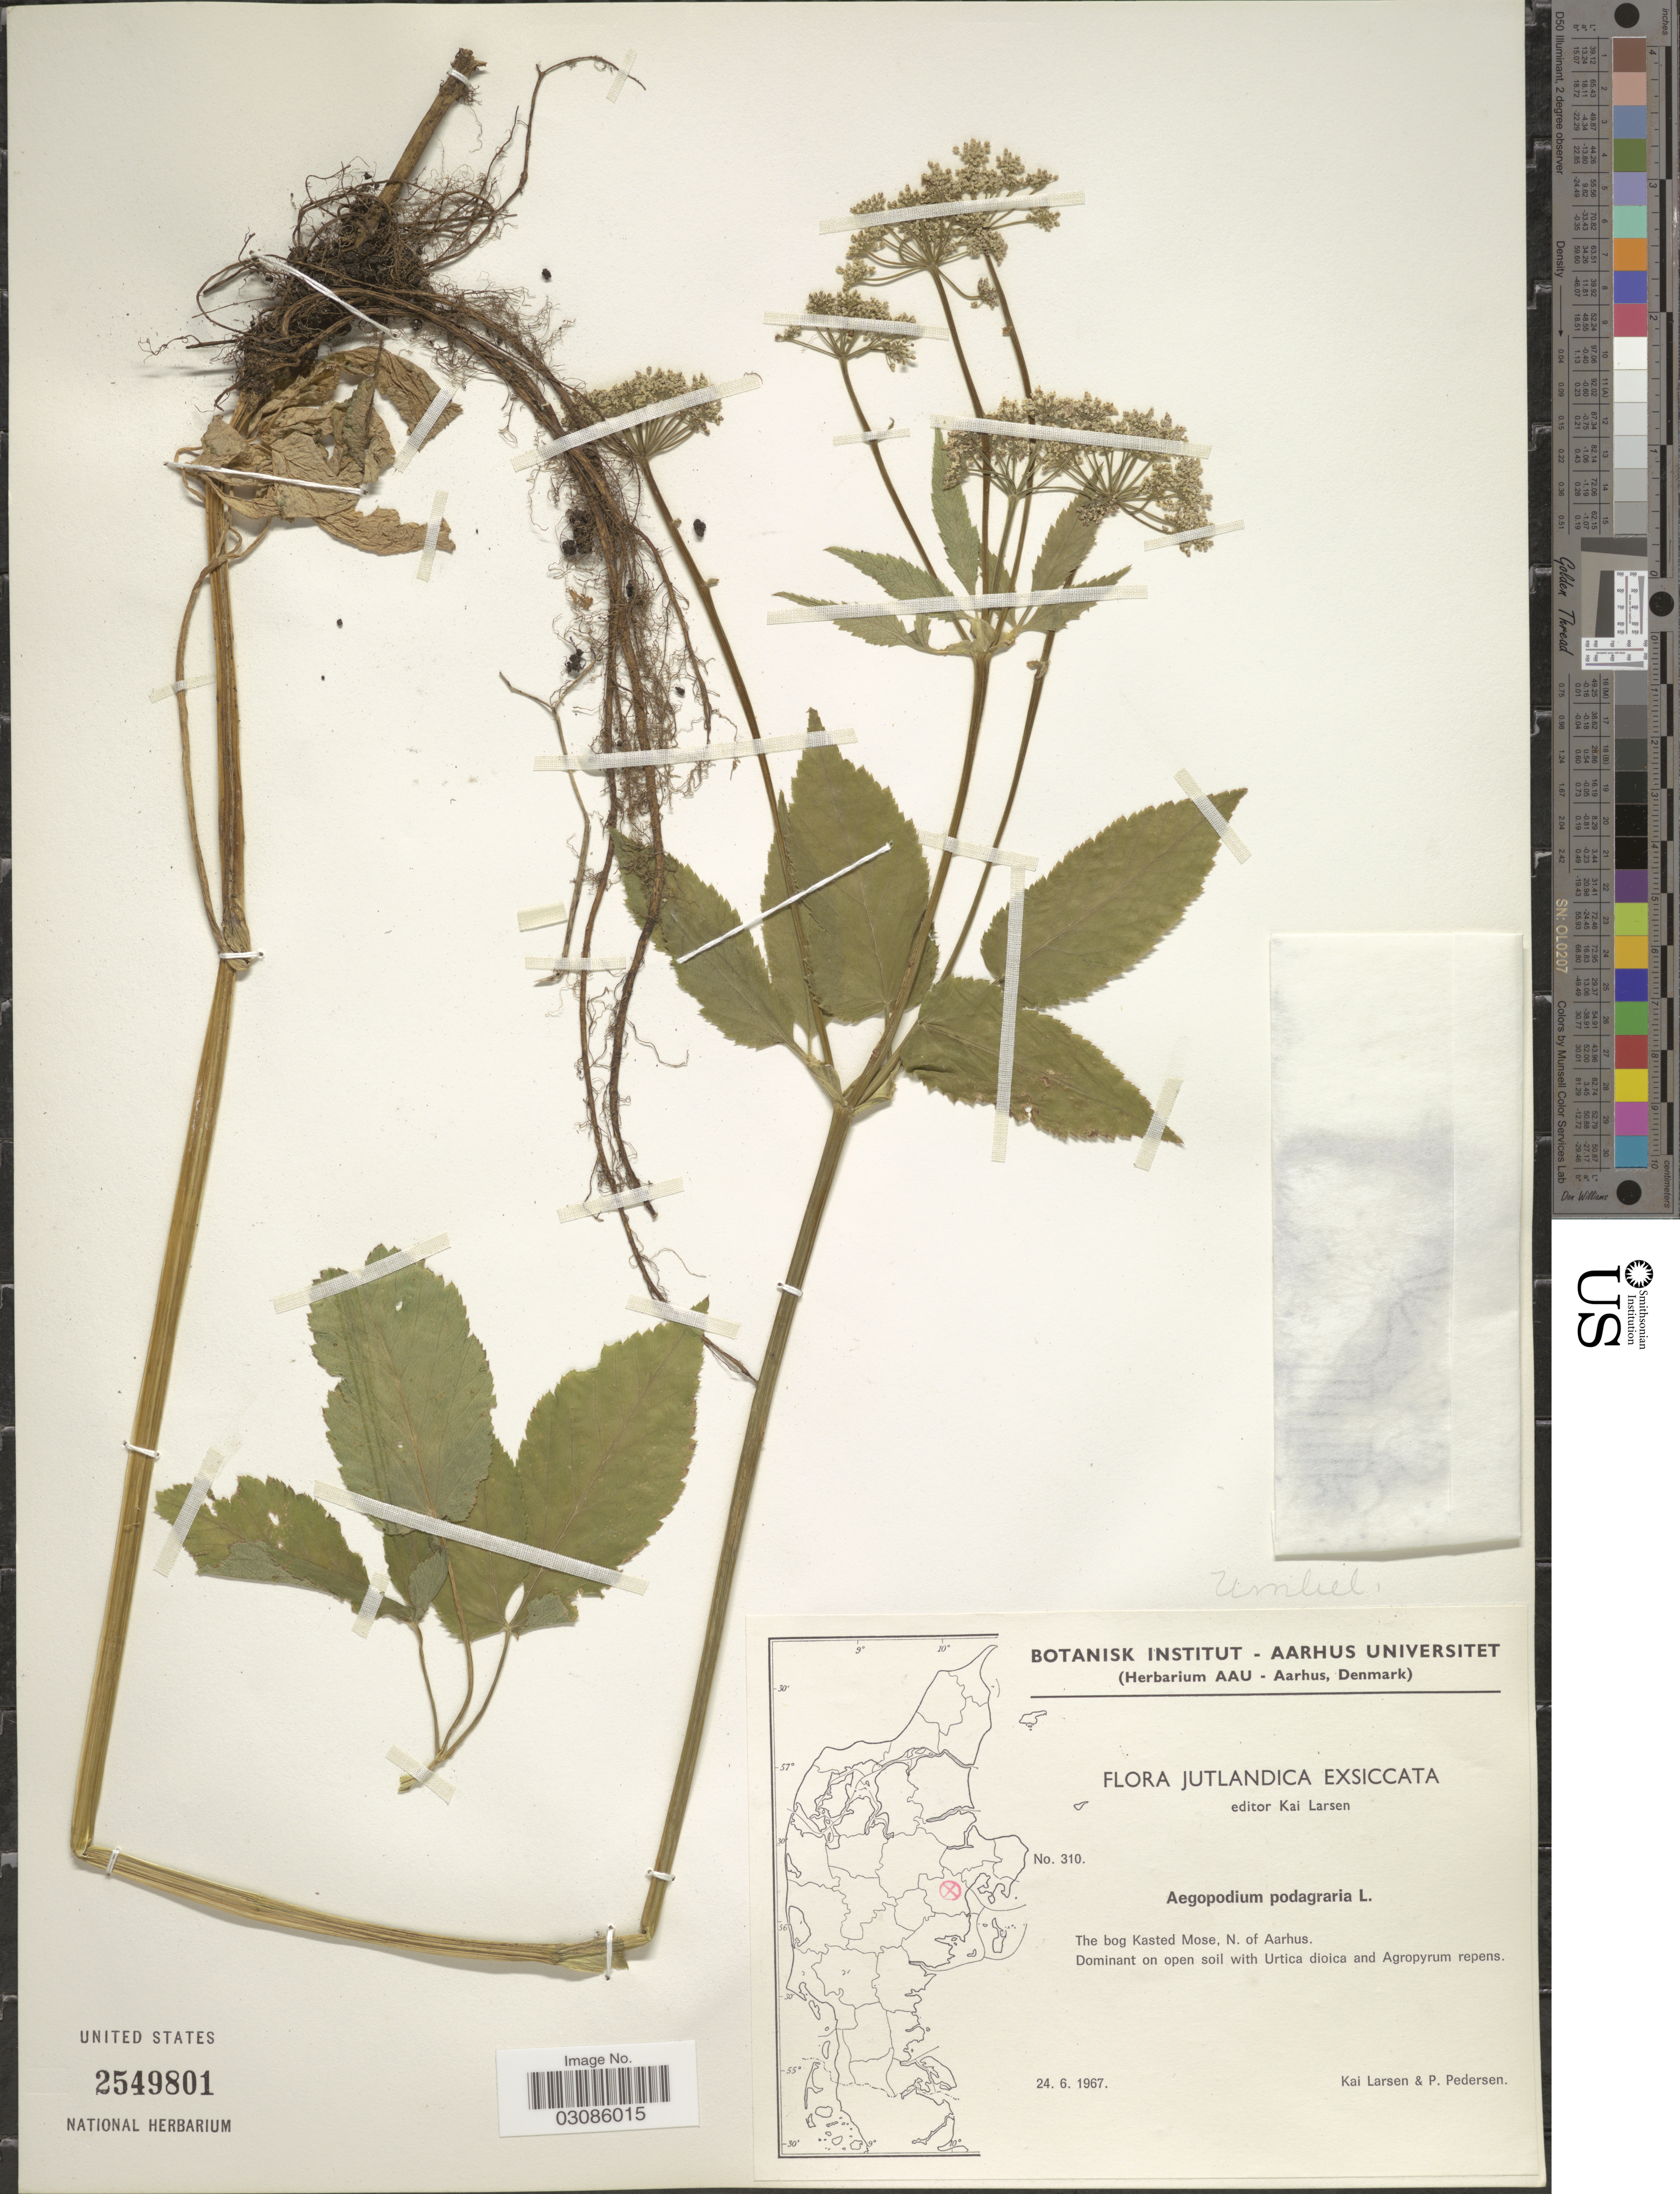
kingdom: Plantae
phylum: Tracheophyta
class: Magnoliopsida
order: Apiales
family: Apiaceae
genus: Aegopodium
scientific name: Aegopodium podagraria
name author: L.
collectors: K. Larsen & P. Pedersen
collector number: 310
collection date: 1967-06-24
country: Denmark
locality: Jutland, The bog Kasted Mose, N of Aarhus.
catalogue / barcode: US 2549801